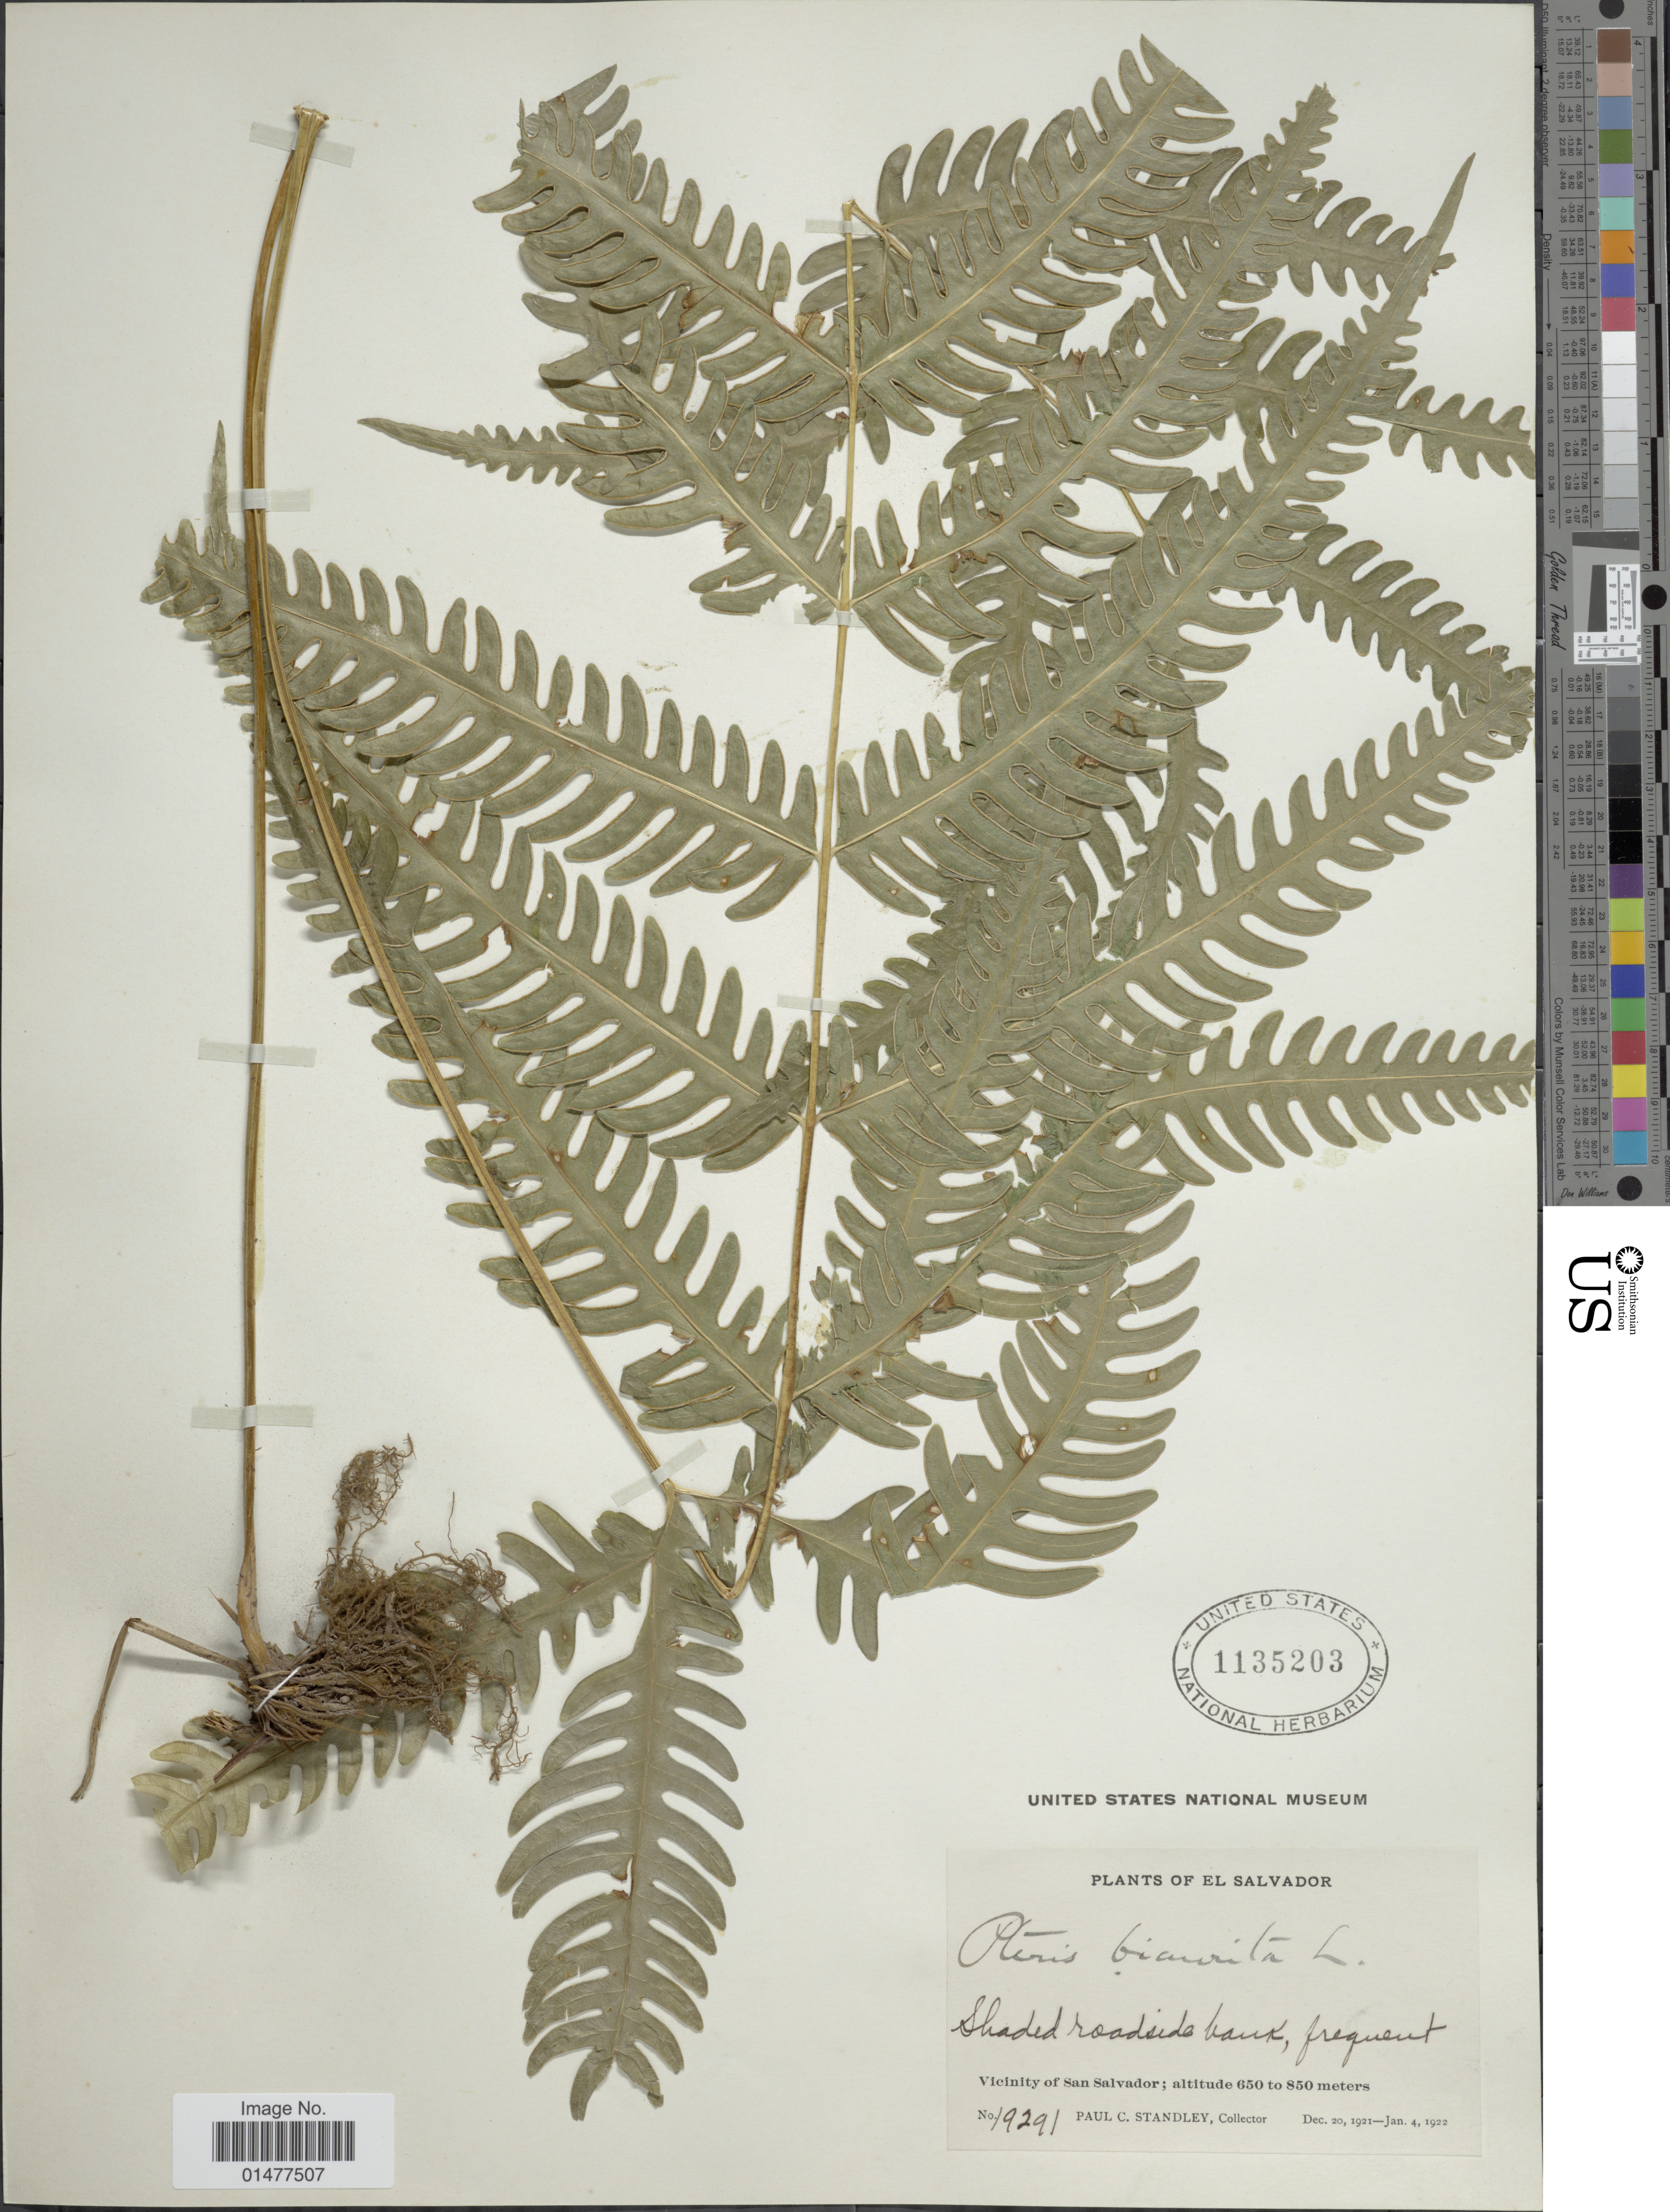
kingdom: Plantae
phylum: Tracheophyta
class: Polypodiopsida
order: Polypodiales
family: Pteridaceae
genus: Pteris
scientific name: Pteris biaurita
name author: L.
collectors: P. C. Standley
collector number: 19291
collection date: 1921-12-20/1922-01-04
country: El Salvador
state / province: San Salvador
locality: Shaded roadbanks.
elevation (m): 650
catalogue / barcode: US 1135203